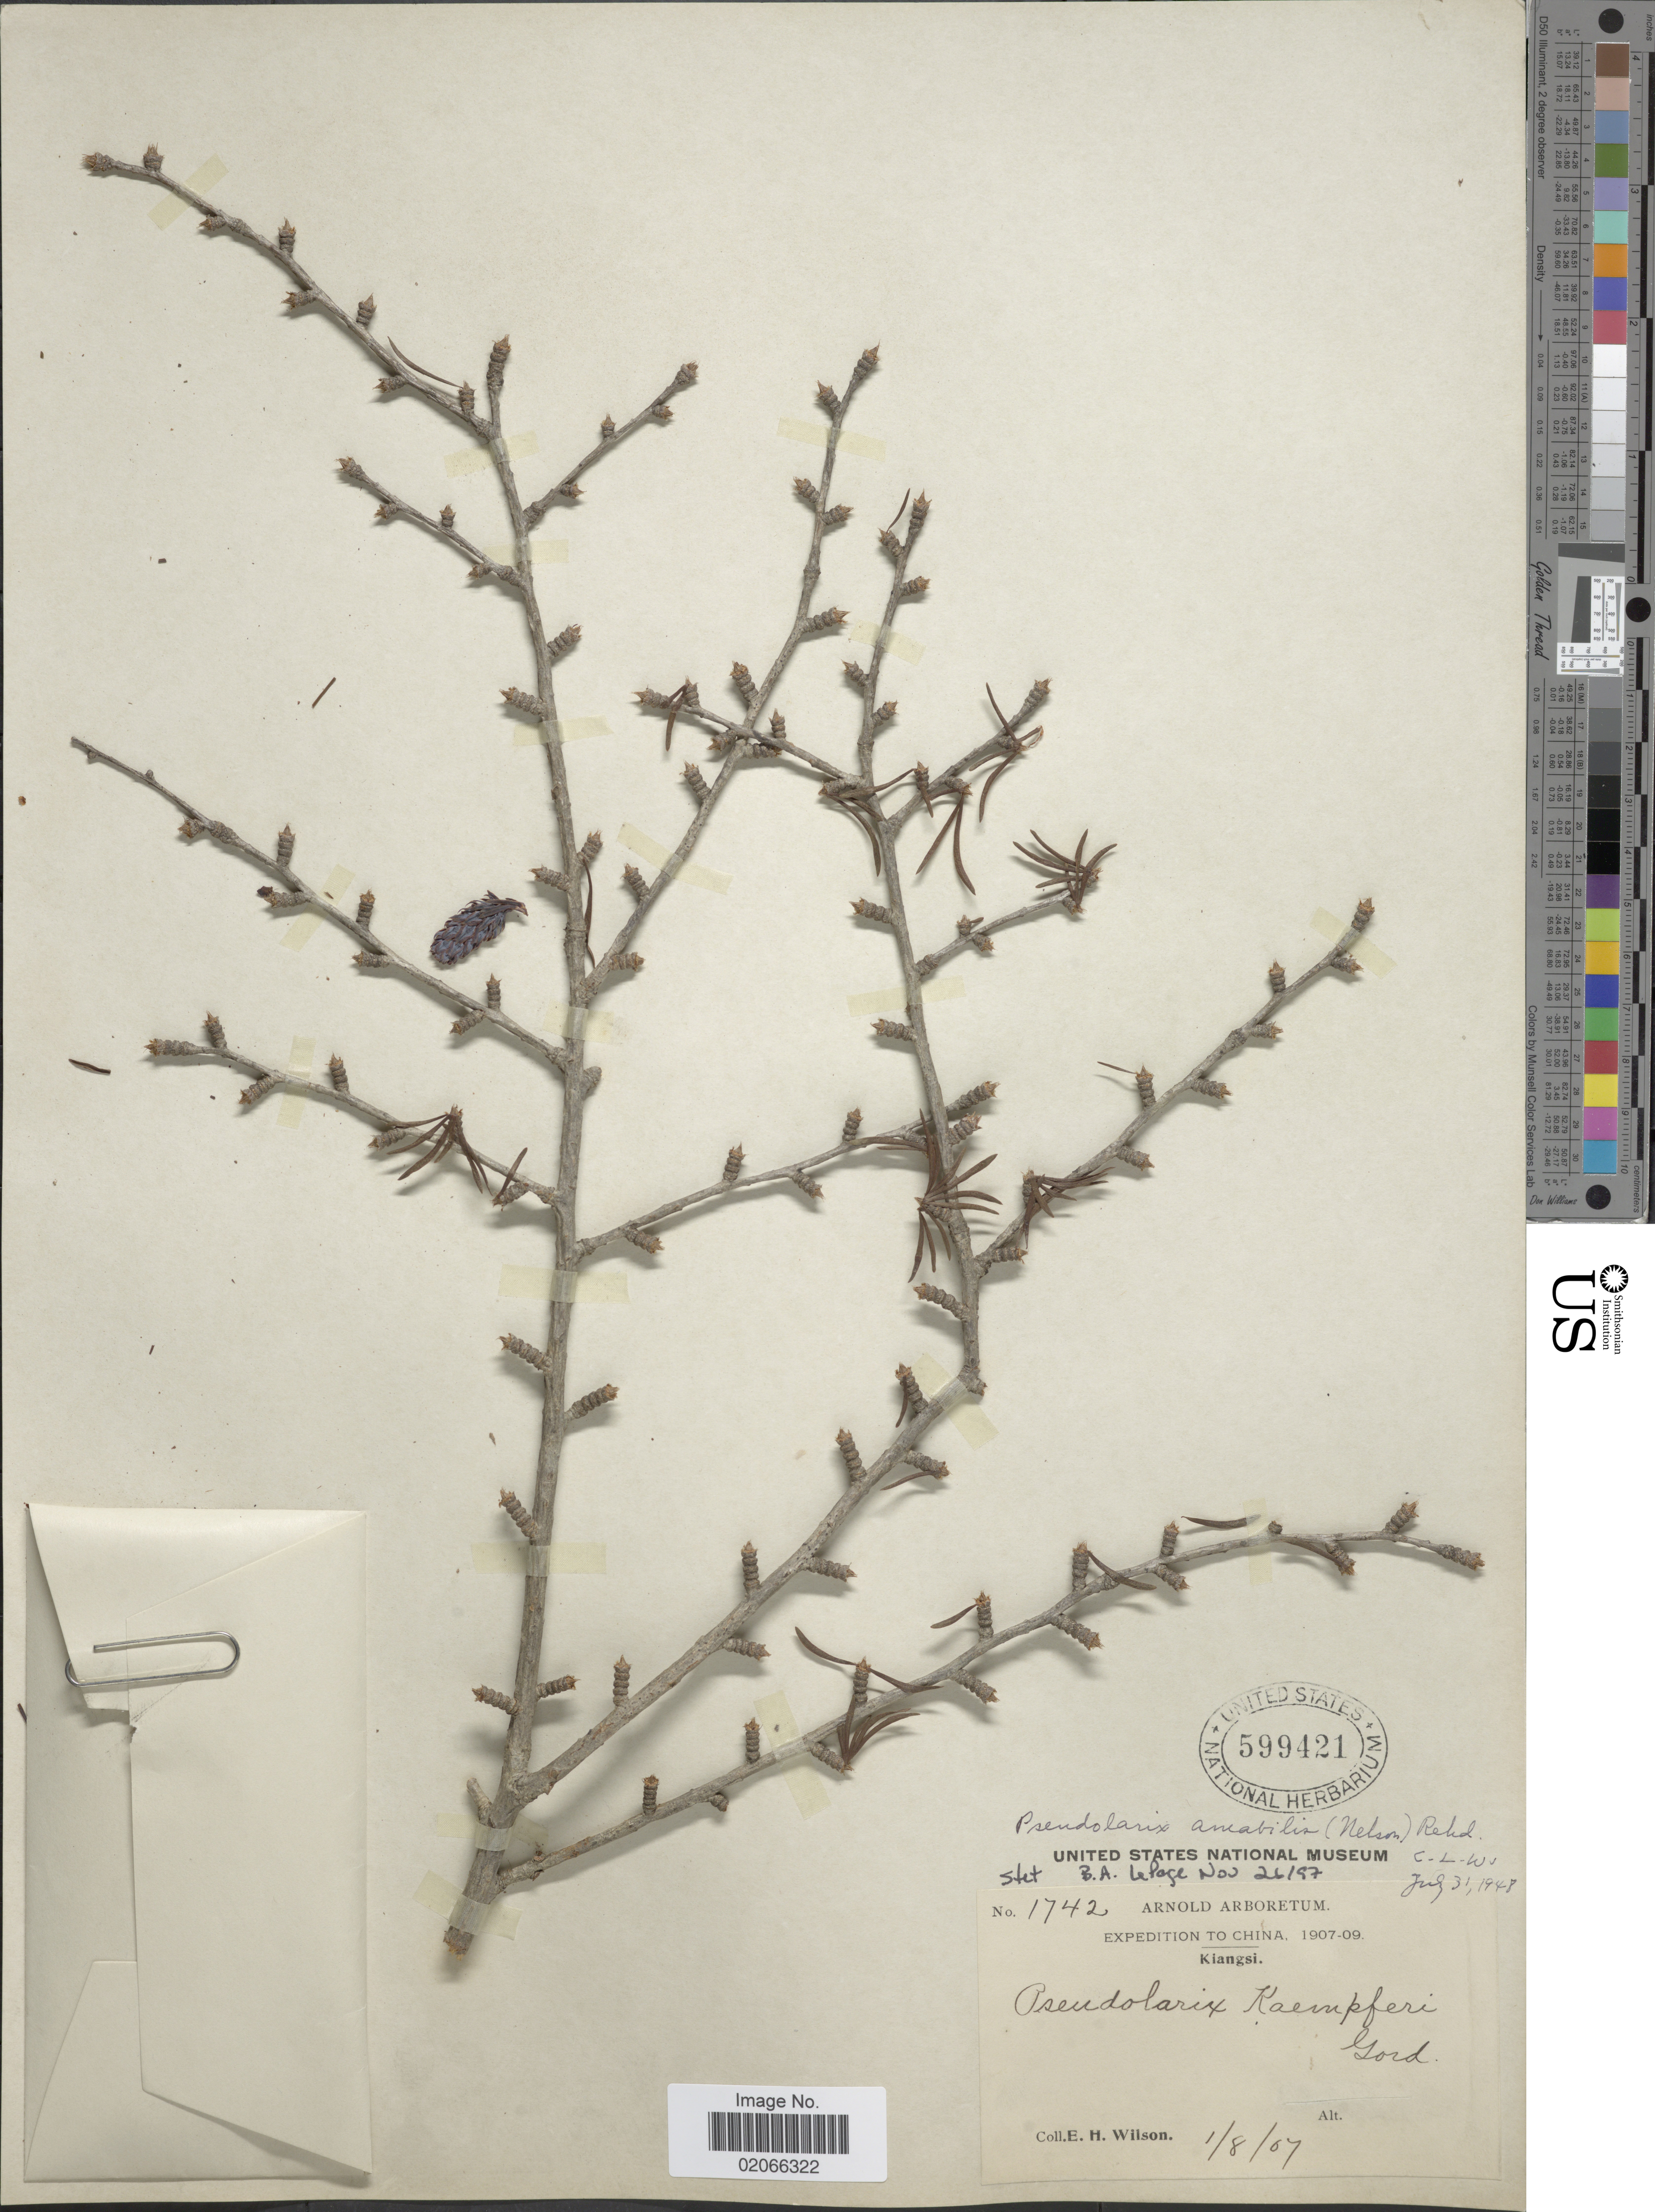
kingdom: Plantae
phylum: Tracheophyta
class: Pinopsida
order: Pinales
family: Pinaceae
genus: Pseudolarix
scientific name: Pseudolarix amabilis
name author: Rehder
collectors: E. Wilson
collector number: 1742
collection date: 1907-08-01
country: China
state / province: Jiangxi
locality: Kiangsi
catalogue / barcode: US 599421